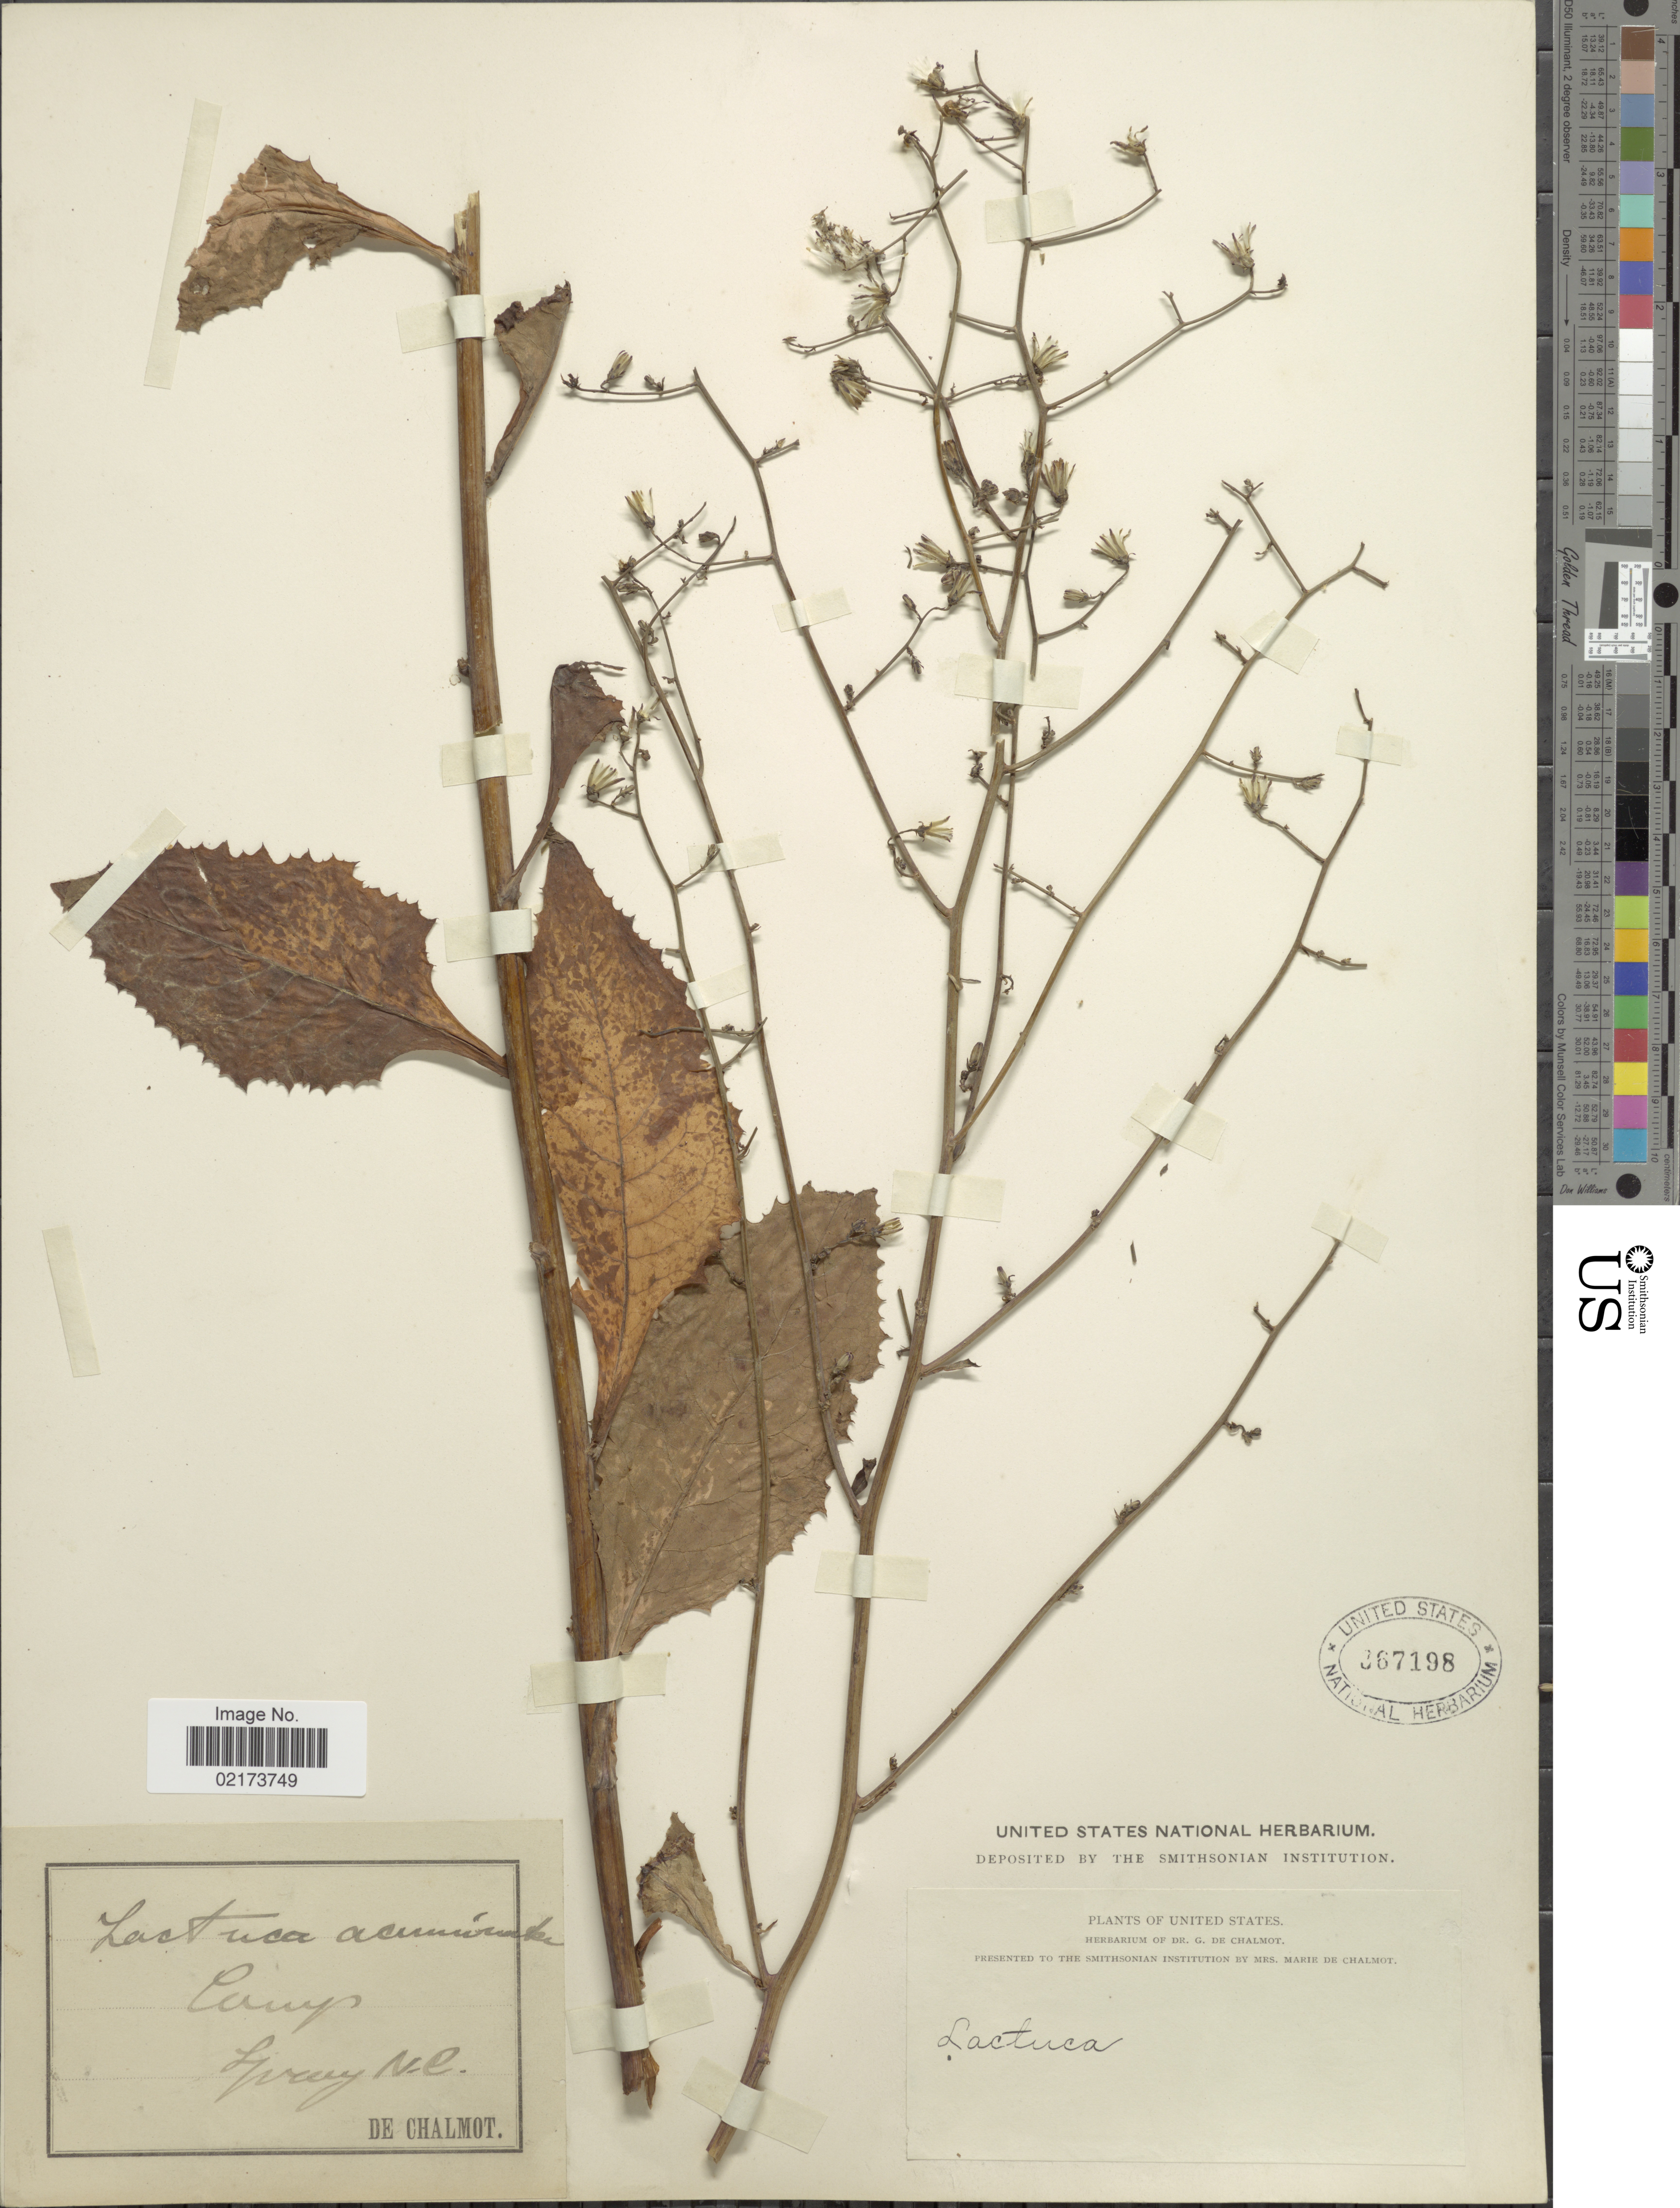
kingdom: Plantae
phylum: Tracheophyta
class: Magnoliopsida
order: Asterales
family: Asteraceae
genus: Lactuca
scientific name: Lactuca floridana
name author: (L.) Gaertn.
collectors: G. de Chalmot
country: United States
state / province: North Carolina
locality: United States, Camp Spray, N. C.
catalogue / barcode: US 367198